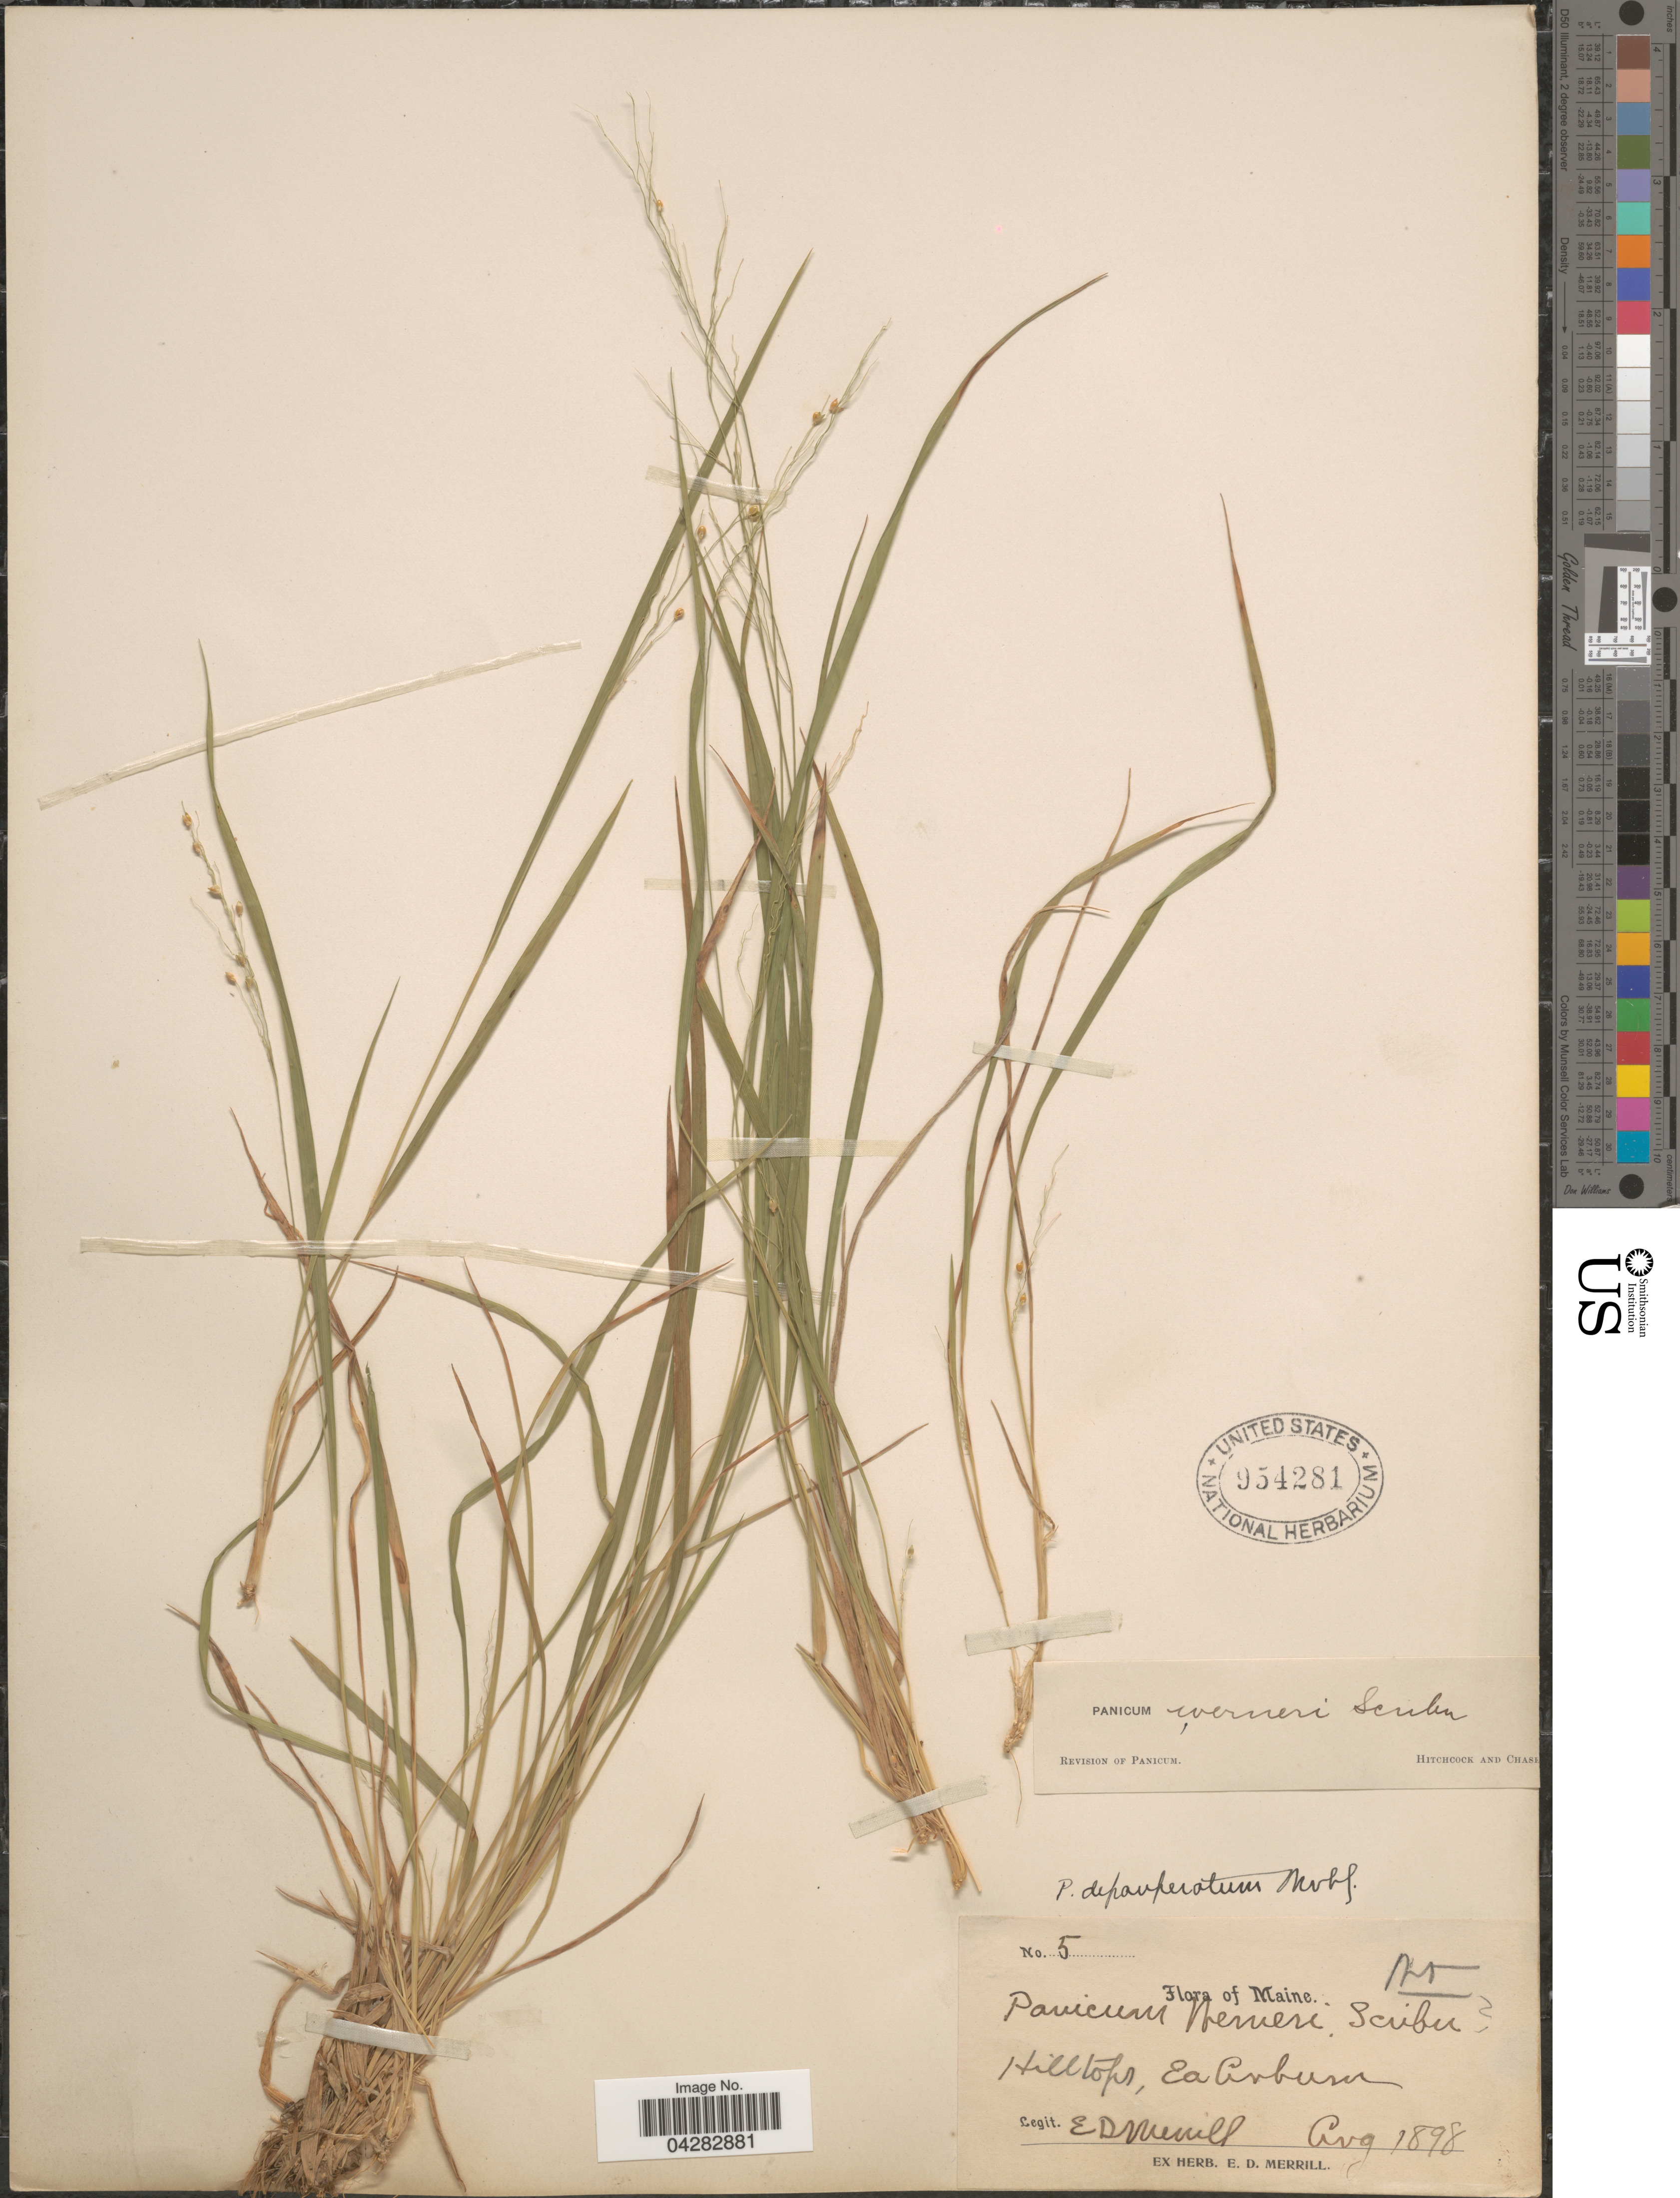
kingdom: Plantae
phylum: Tracheophyta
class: Liliopsida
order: Poales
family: Poaceae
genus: Dichanthelium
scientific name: Dichanthelium linearifolium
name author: (Scribn.) Gould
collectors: E. D. Merrill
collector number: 5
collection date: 1898-08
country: United States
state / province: Maine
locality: Hilltops, Ea Arburn.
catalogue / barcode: US 954281